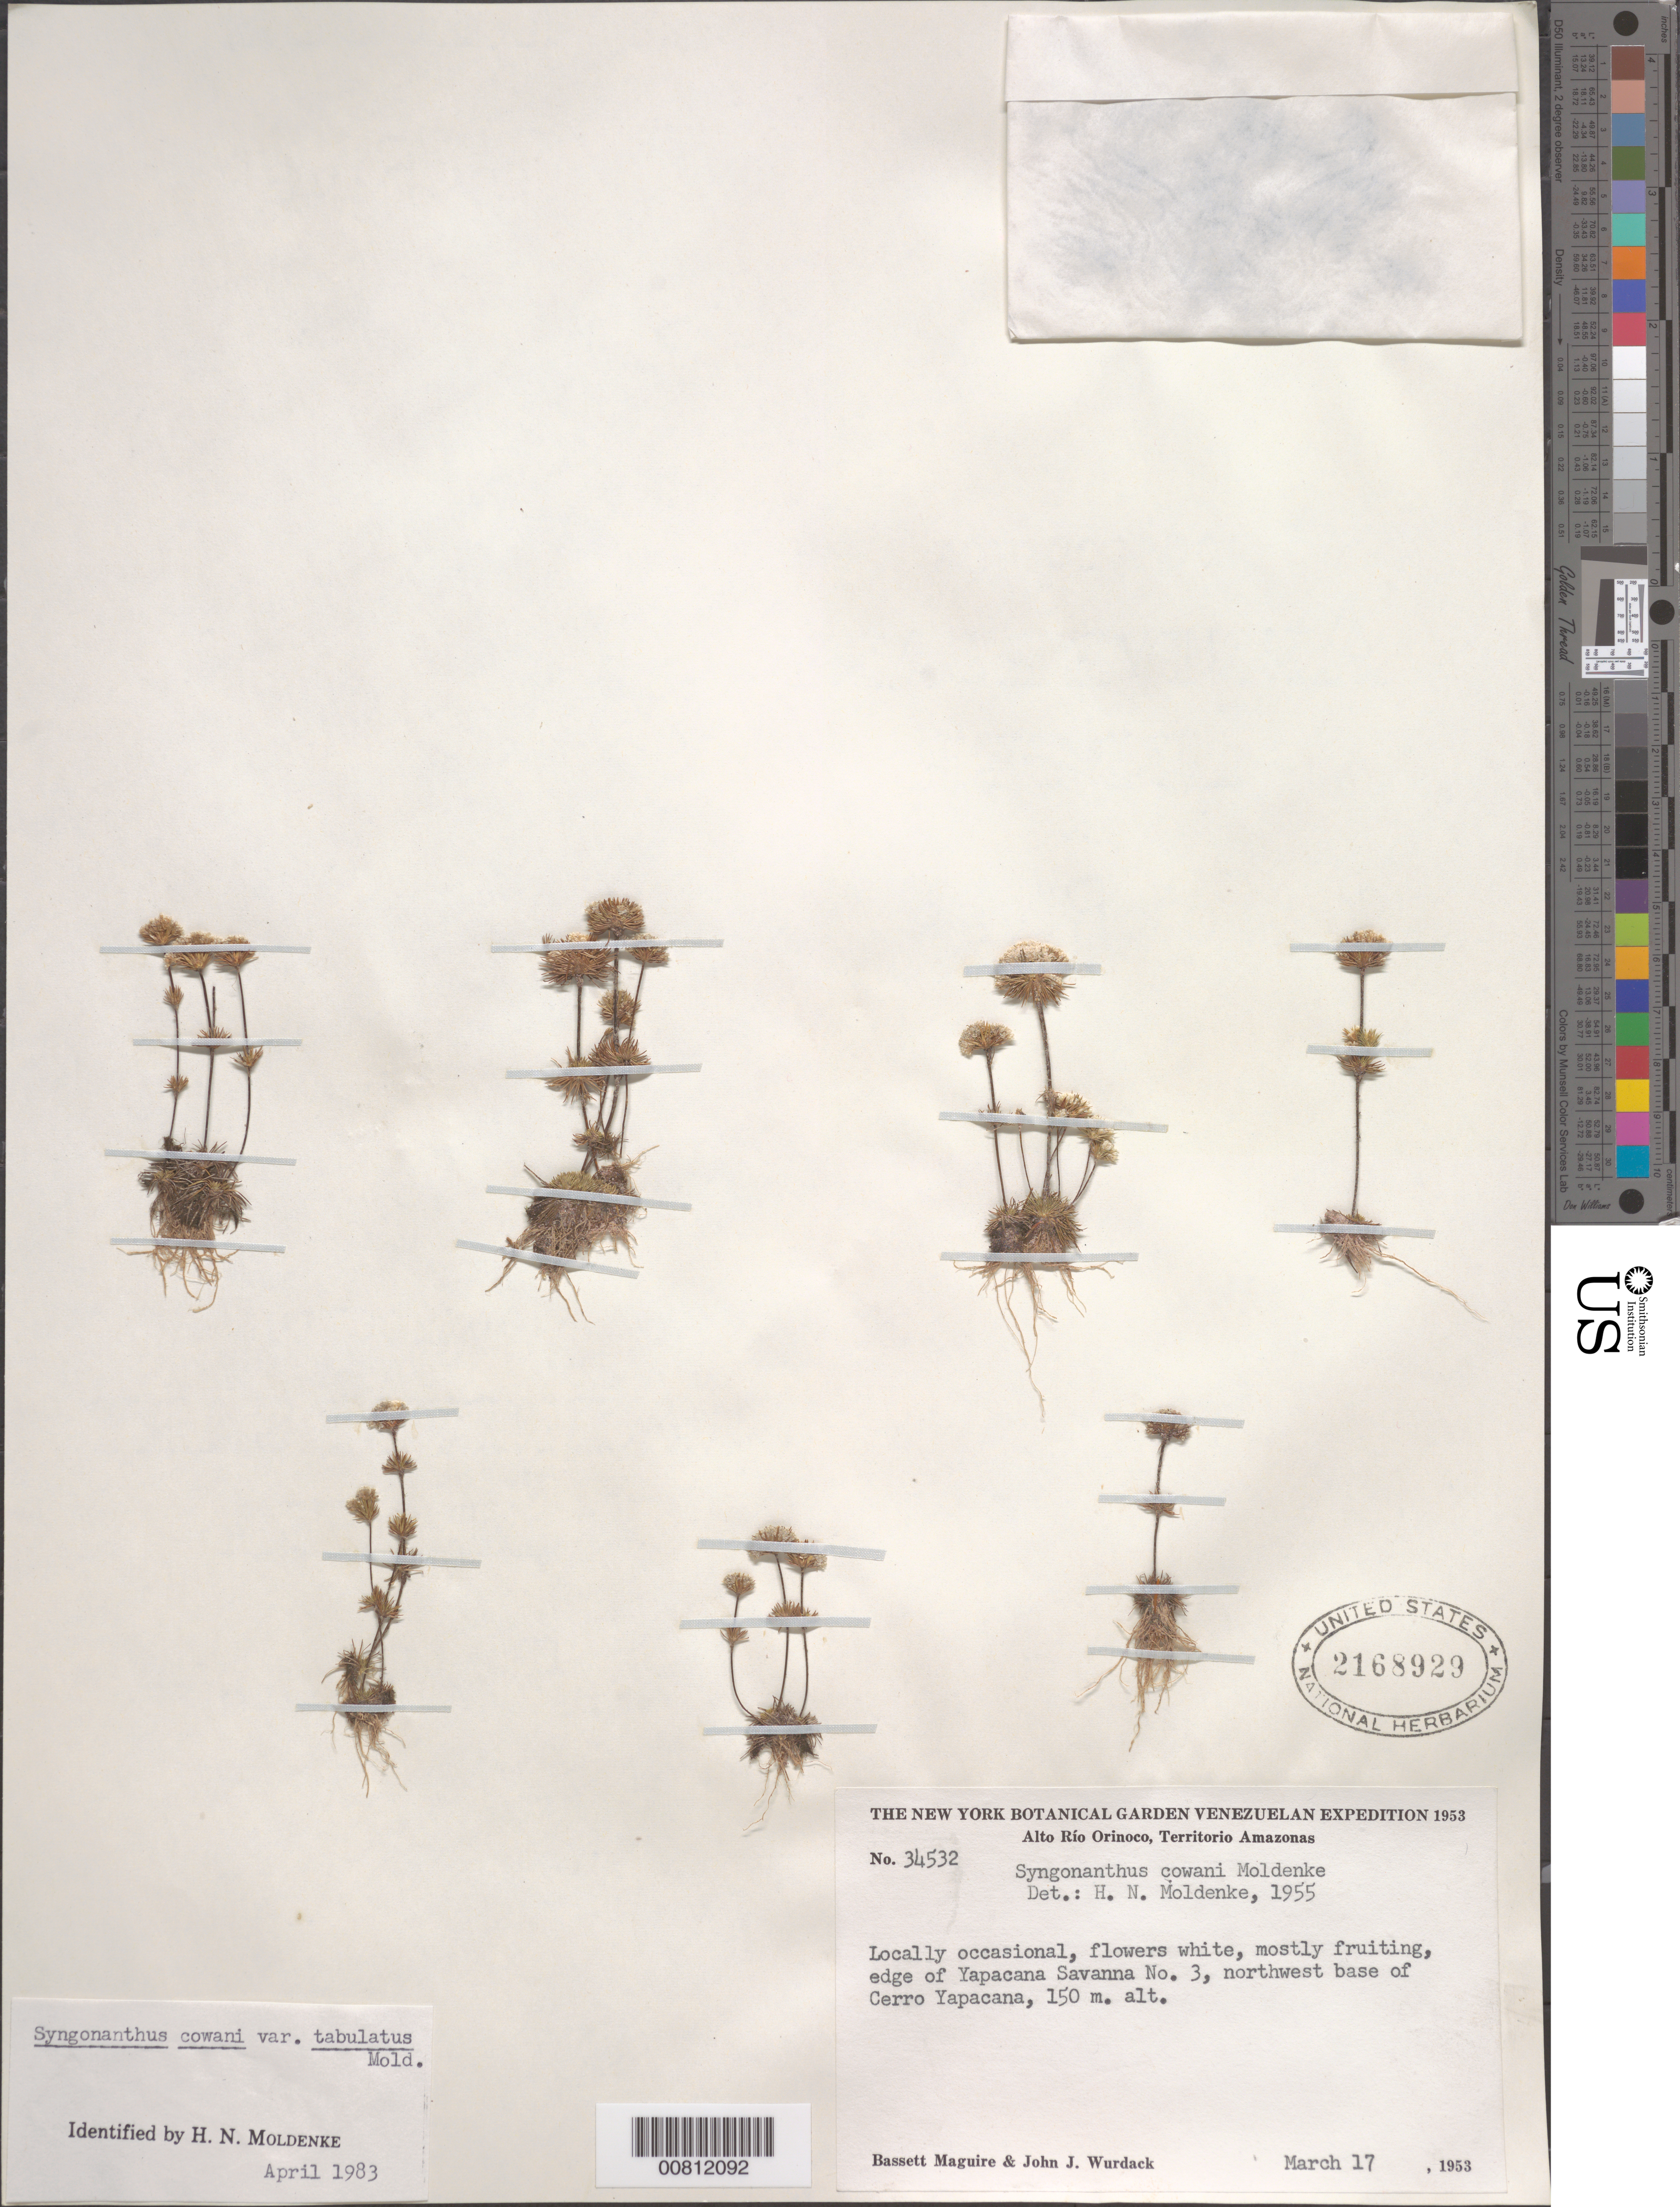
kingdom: Plantae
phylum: Tracheophyta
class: Liliopsida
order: Poales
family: Eriocaulaceae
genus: Syngonanthus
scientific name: Syngonanthus cowani var. tabulatus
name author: Moldenke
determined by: Moldenke, H. N.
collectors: B. Maguire & J. J. Wurdack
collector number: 34532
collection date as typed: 17-Mar-53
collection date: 1953-03-17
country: Venezuela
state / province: Amazonas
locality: Alto Río Orinoco, Cerro Yapacána, NW base, Savanna III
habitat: Edge of savanna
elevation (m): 150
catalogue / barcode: US 2168929